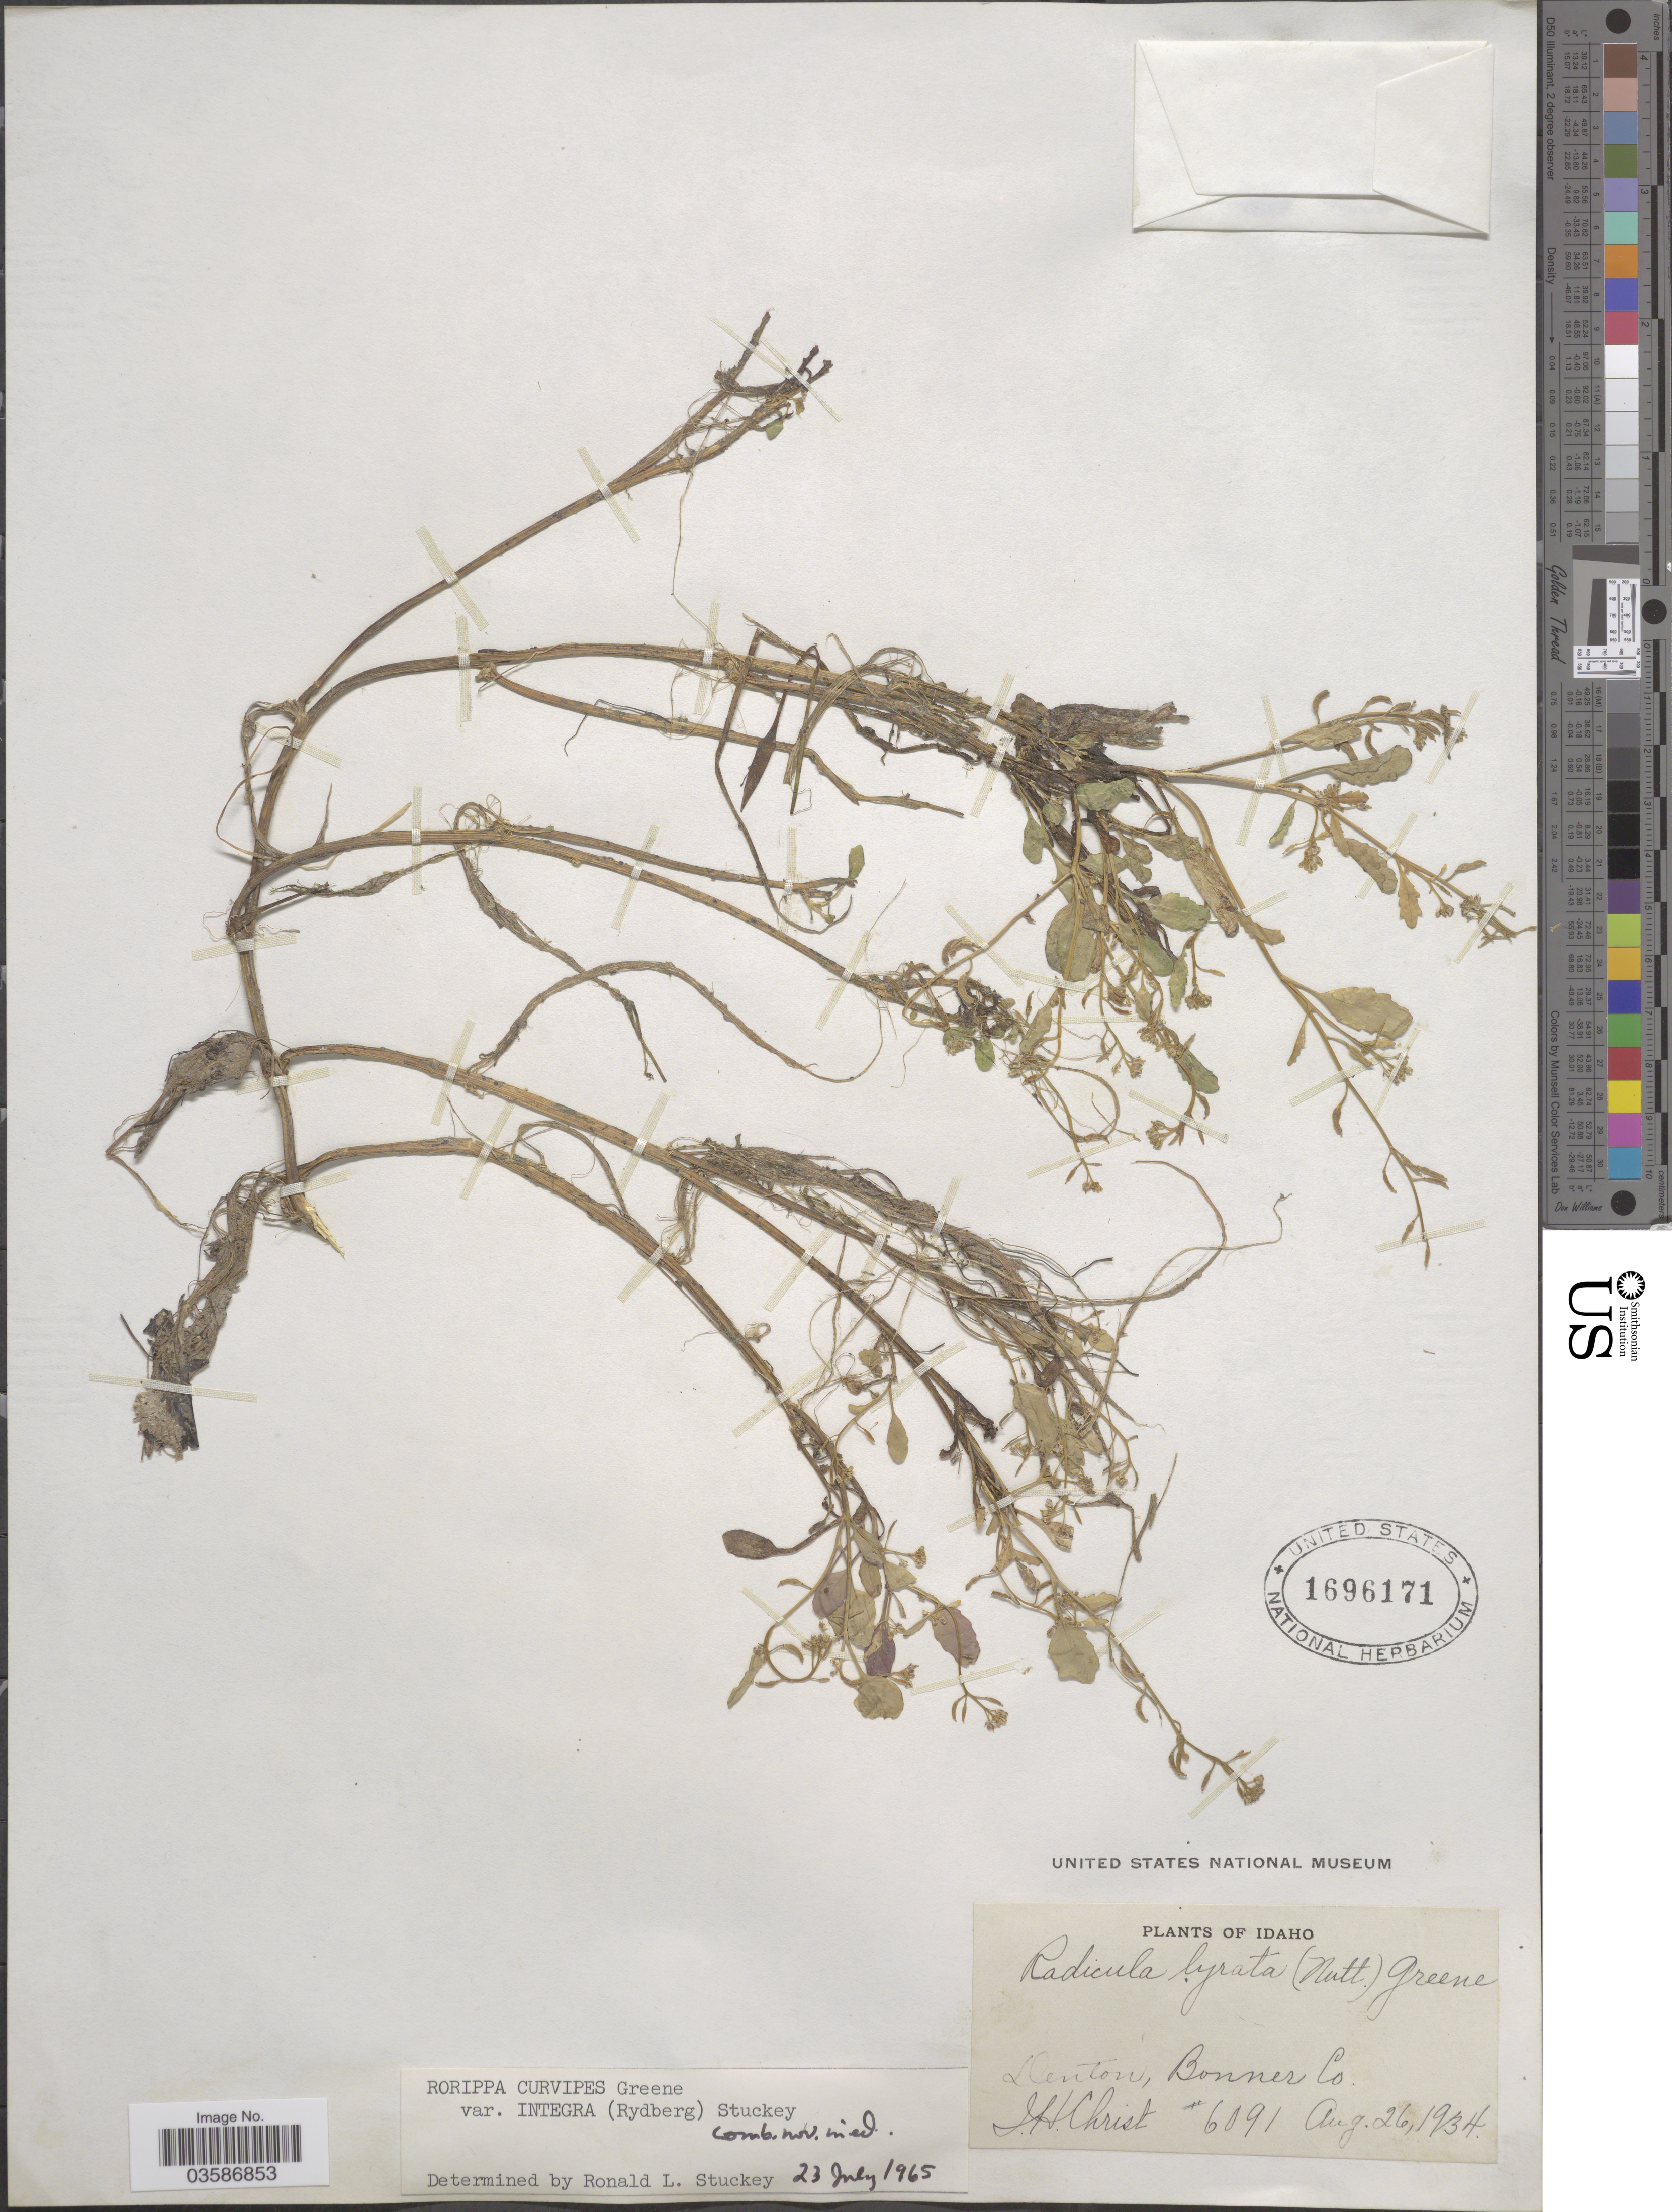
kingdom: Plantae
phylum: Tracheophyta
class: Magnoliopsida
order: Brassicales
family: Brassicaceae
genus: Rorippa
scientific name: Rorippa curvipes var. integra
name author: (Rydb.) Stuckey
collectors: J. H. Christ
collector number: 6091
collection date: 1934-08-26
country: United States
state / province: Idaho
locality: Denton, Bonner Co.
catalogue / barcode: US 1696171